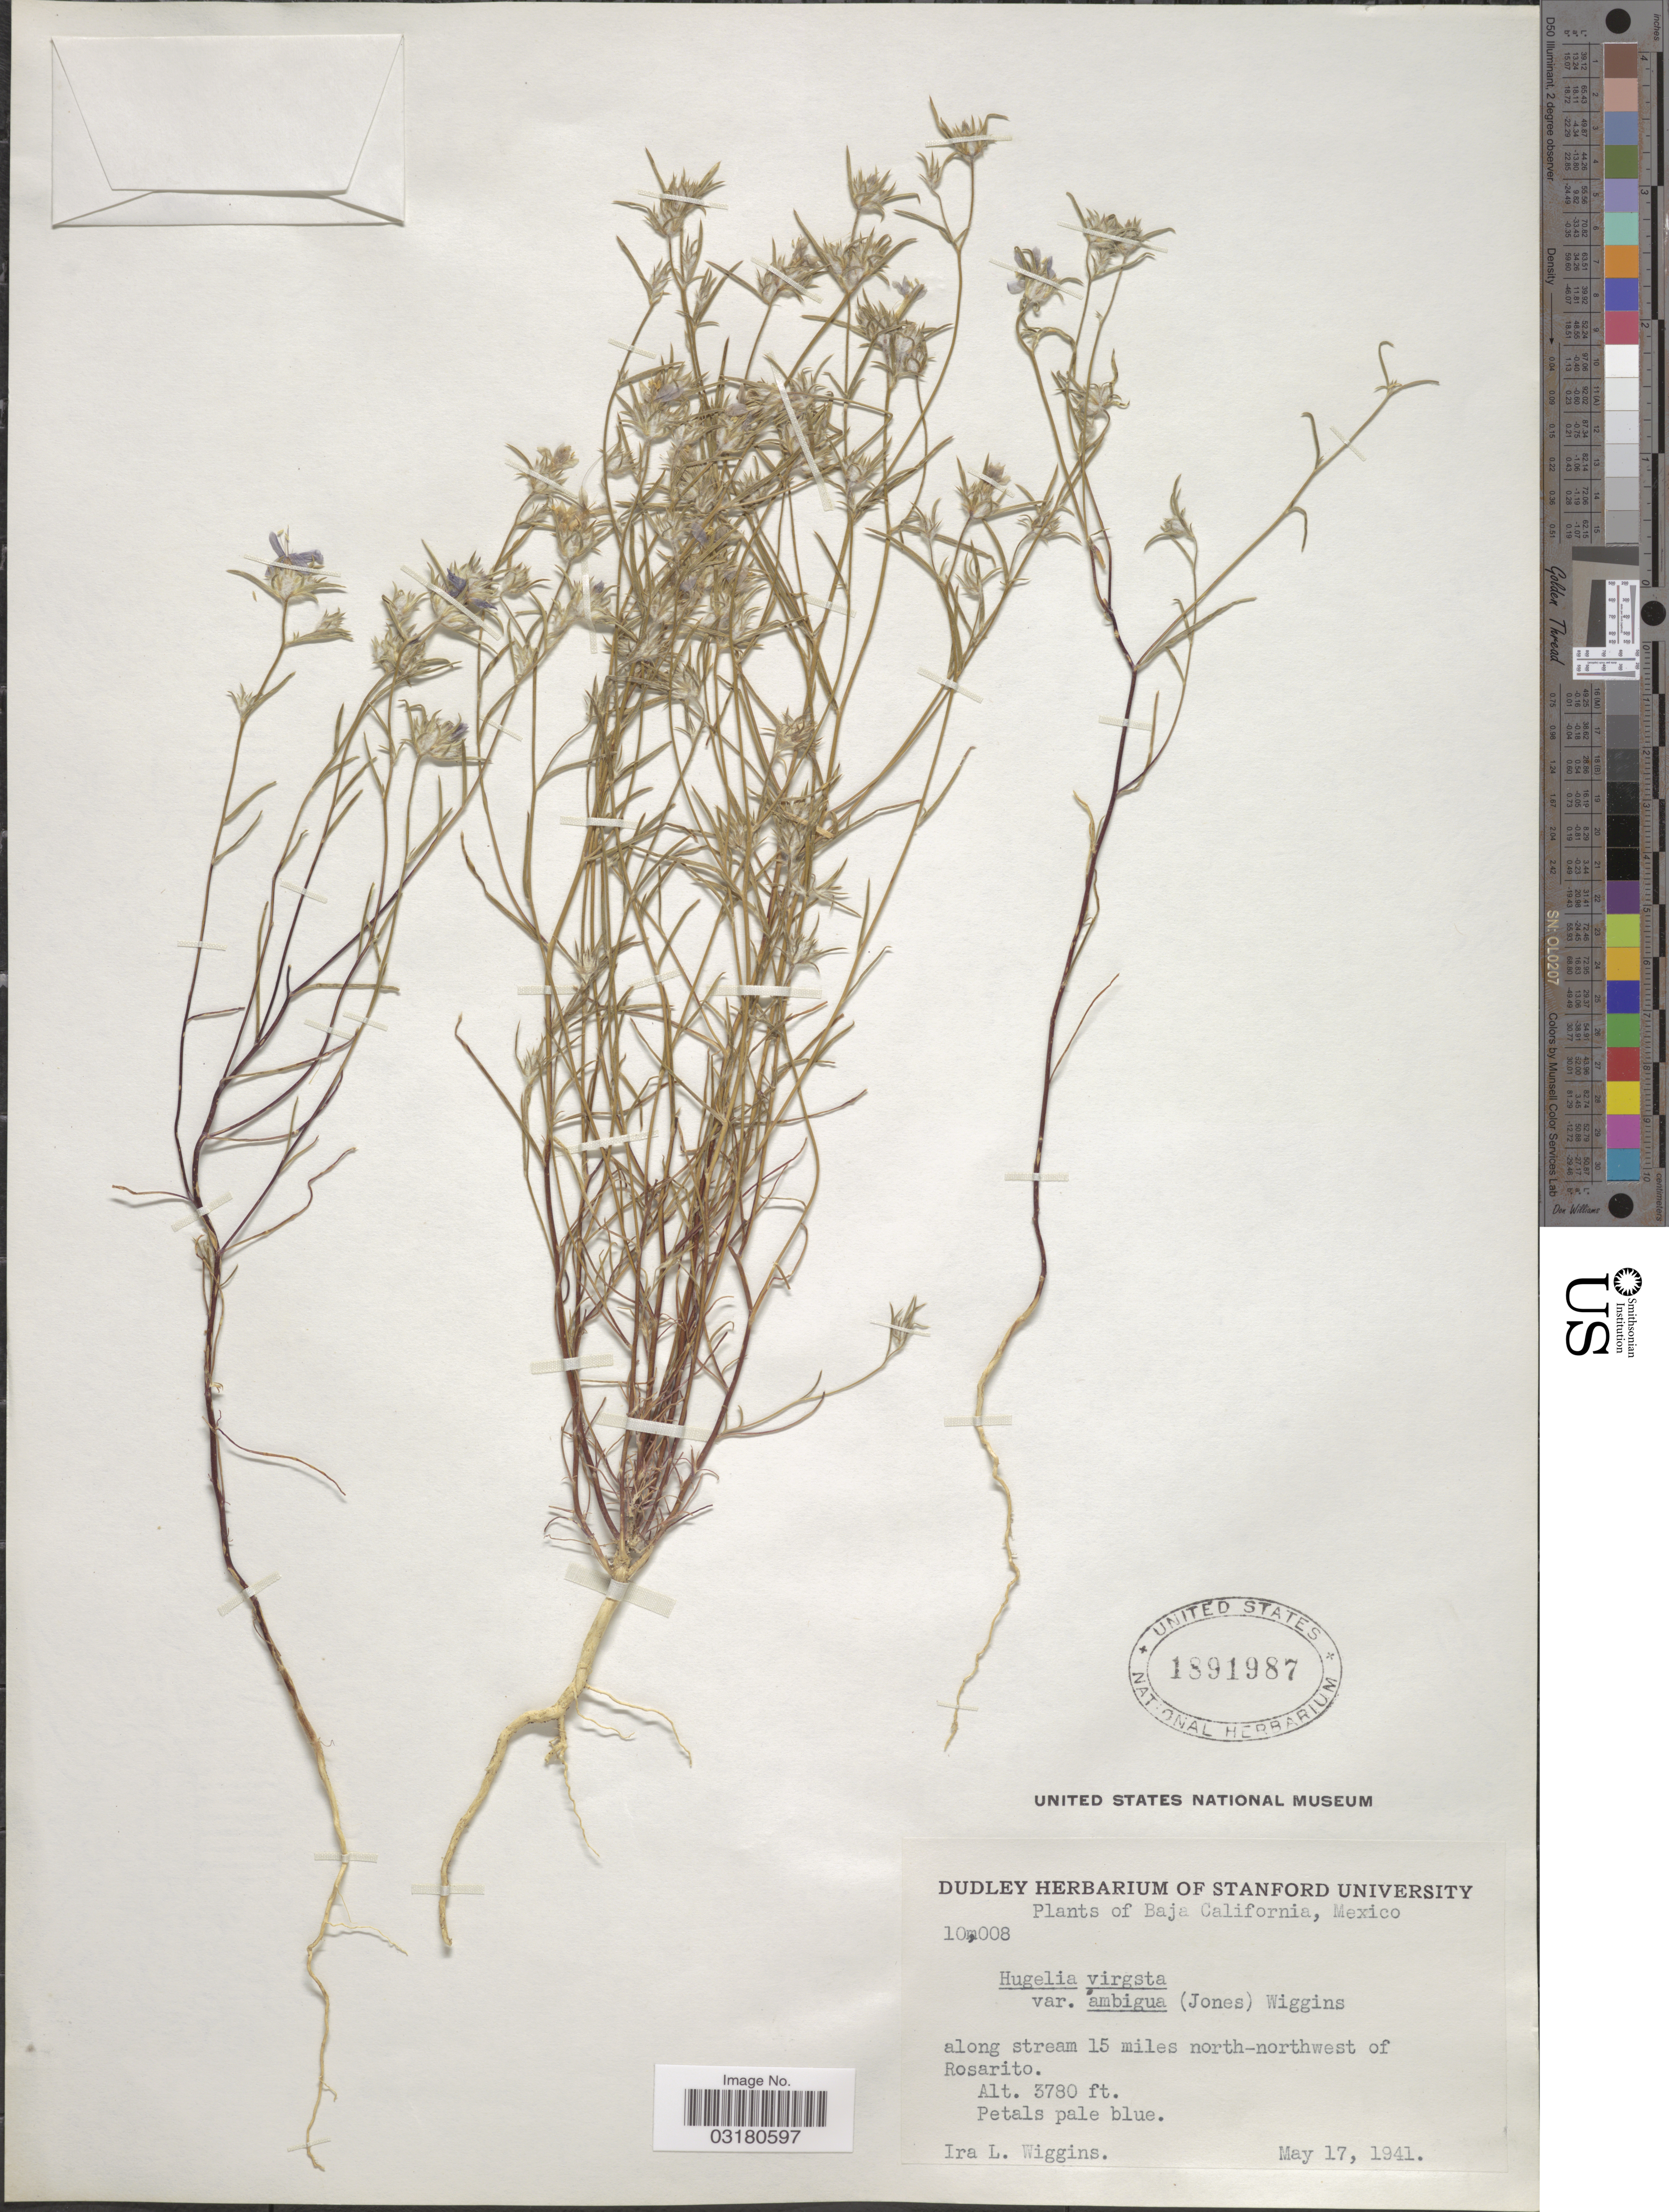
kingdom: Plantae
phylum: Tracheophyta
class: Magnoliopsida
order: Ericales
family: Polemoniaceae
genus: Eriastrum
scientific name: Eriastrum virgatum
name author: (Benth.) H. Mason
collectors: I. L. Wiggins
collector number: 10008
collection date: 1941-05-17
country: Mexico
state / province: Baja California Norte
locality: Along stream 15 miles north-northwest of Rosarito.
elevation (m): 1152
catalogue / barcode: US 1891987